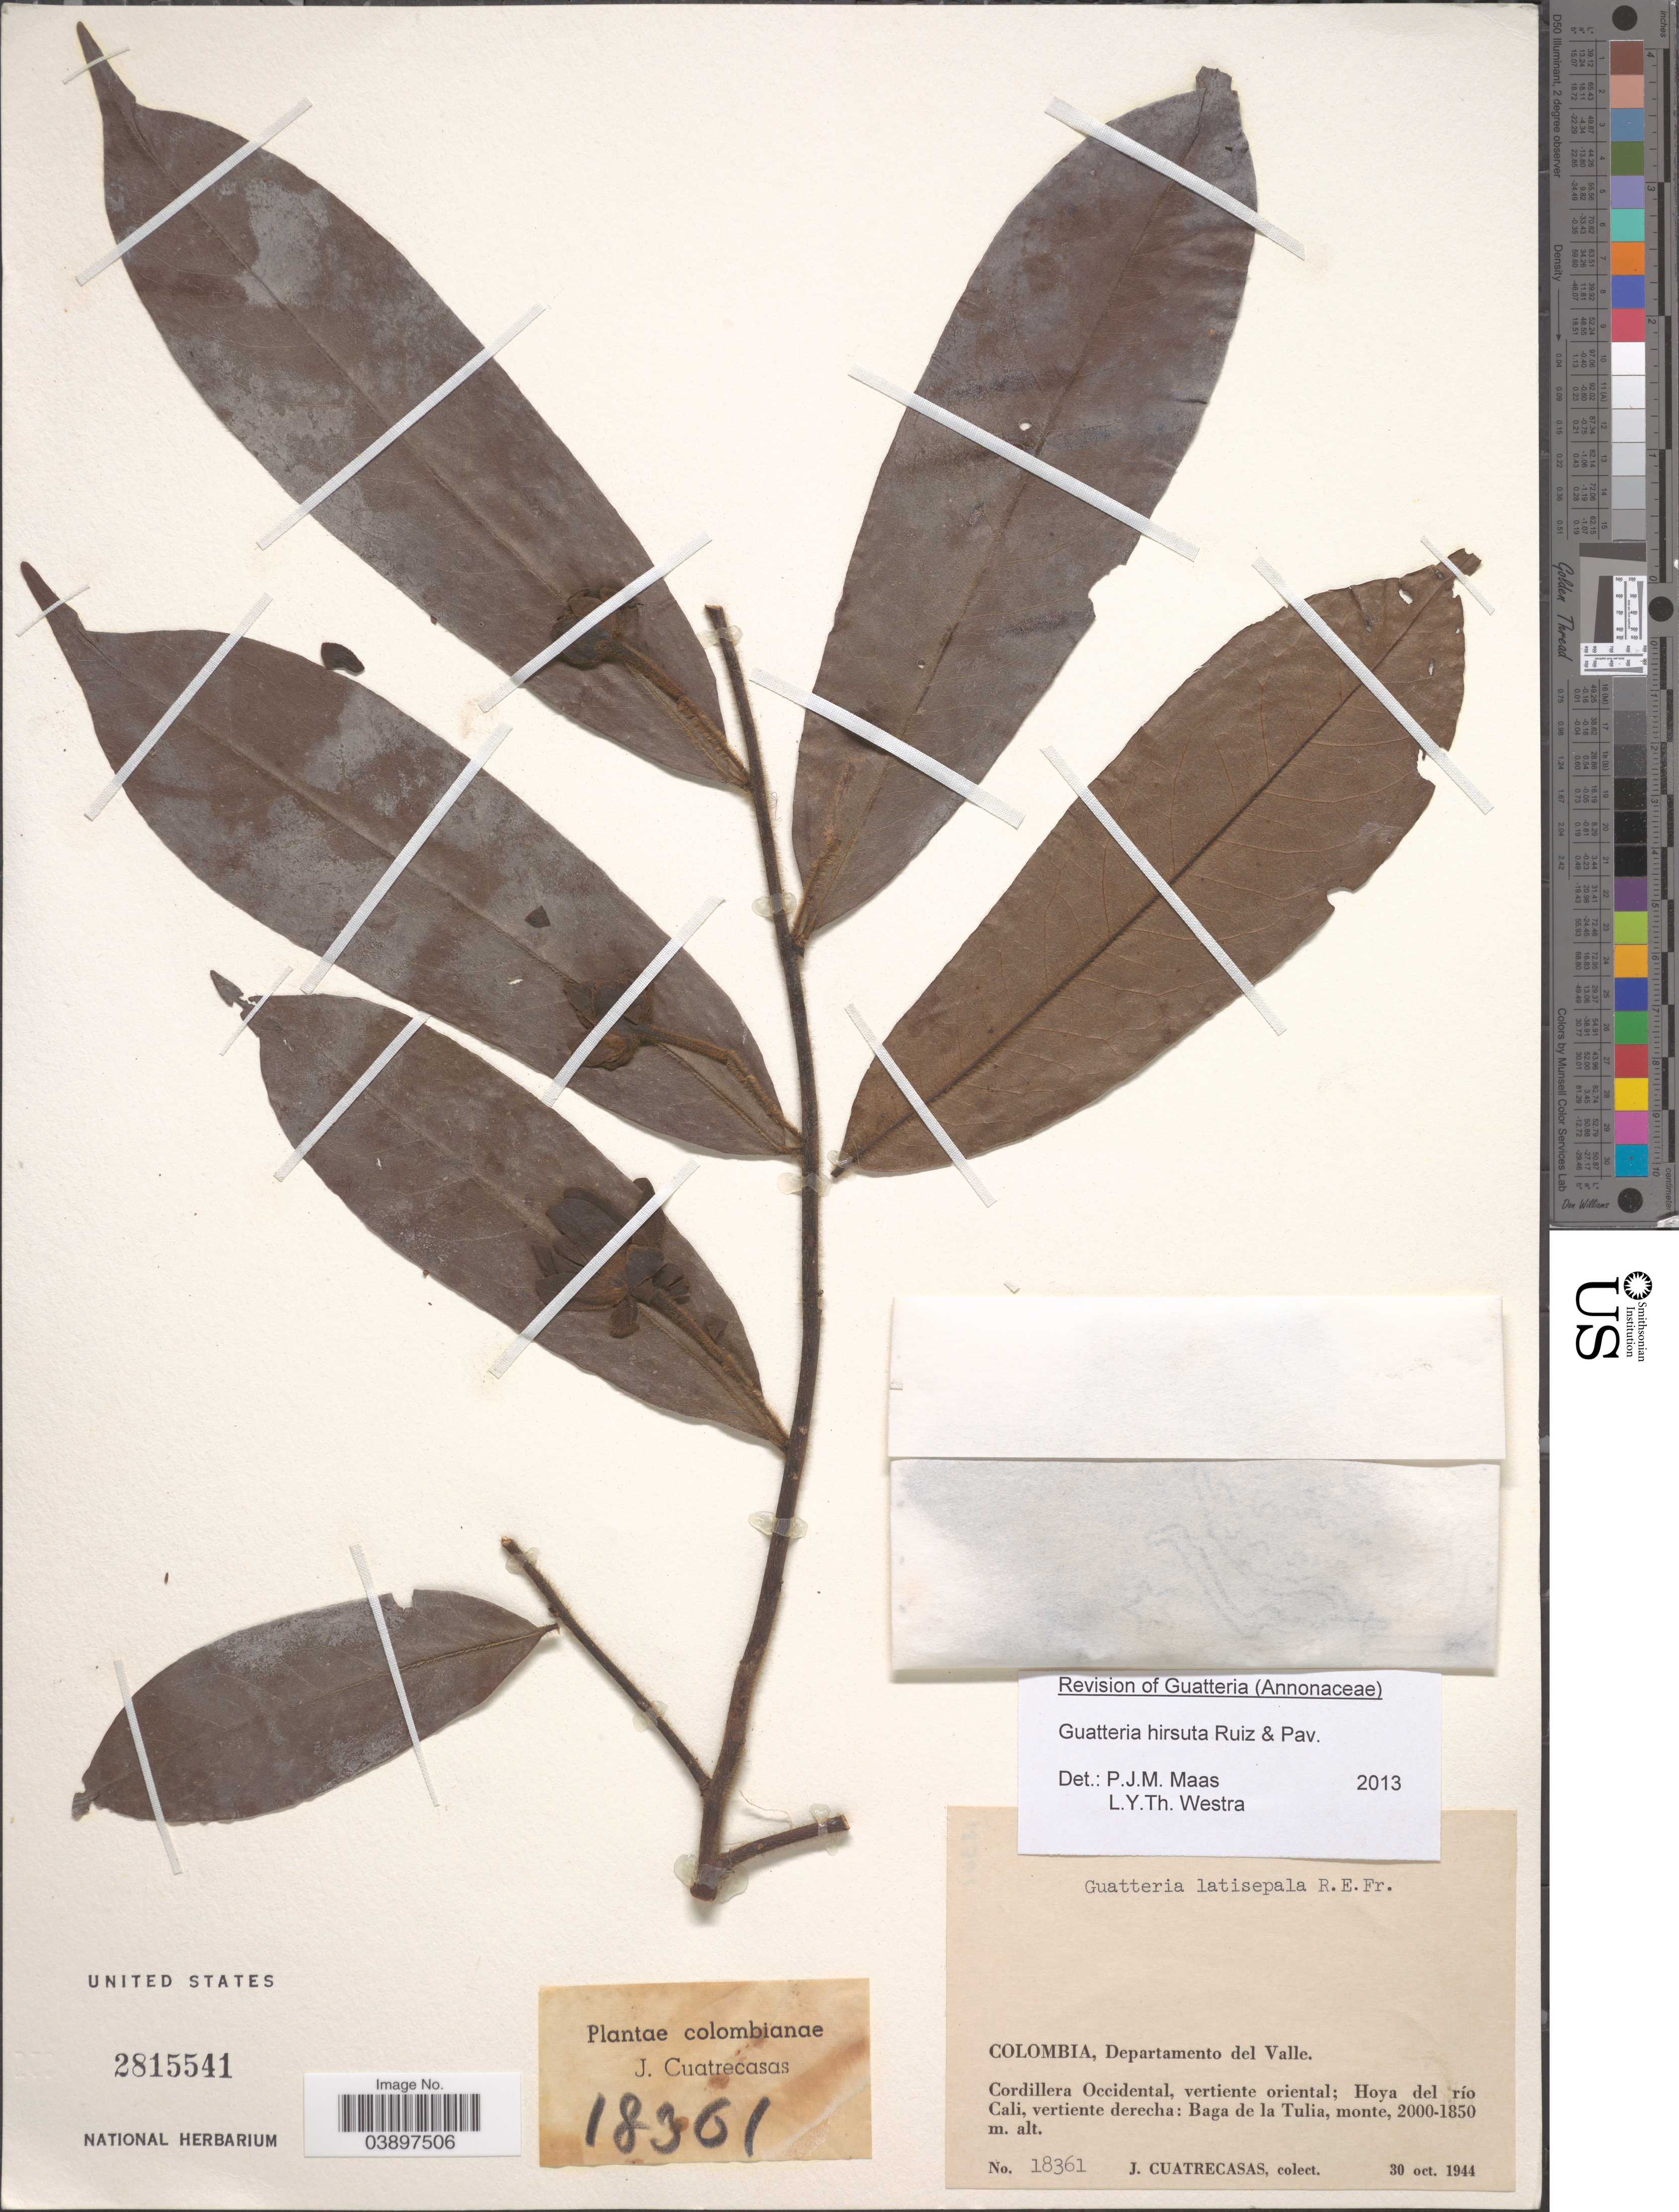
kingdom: Plantae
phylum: Tracheophyta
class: Magnoliopsida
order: Magnoliales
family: Annonaceae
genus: Guatteria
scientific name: Guatteria hirsuta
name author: Ruiz & Pav.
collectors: J. Cuatrecasas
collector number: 18361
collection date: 1944-10-30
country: Colombia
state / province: Valle del Cauca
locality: Departamento del Valle. Cordillera Occidental, vertiente oriental; Hoya del río Cali, vertiente derecha: Baga de la Tulia.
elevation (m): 1850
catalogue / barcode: US 2815541